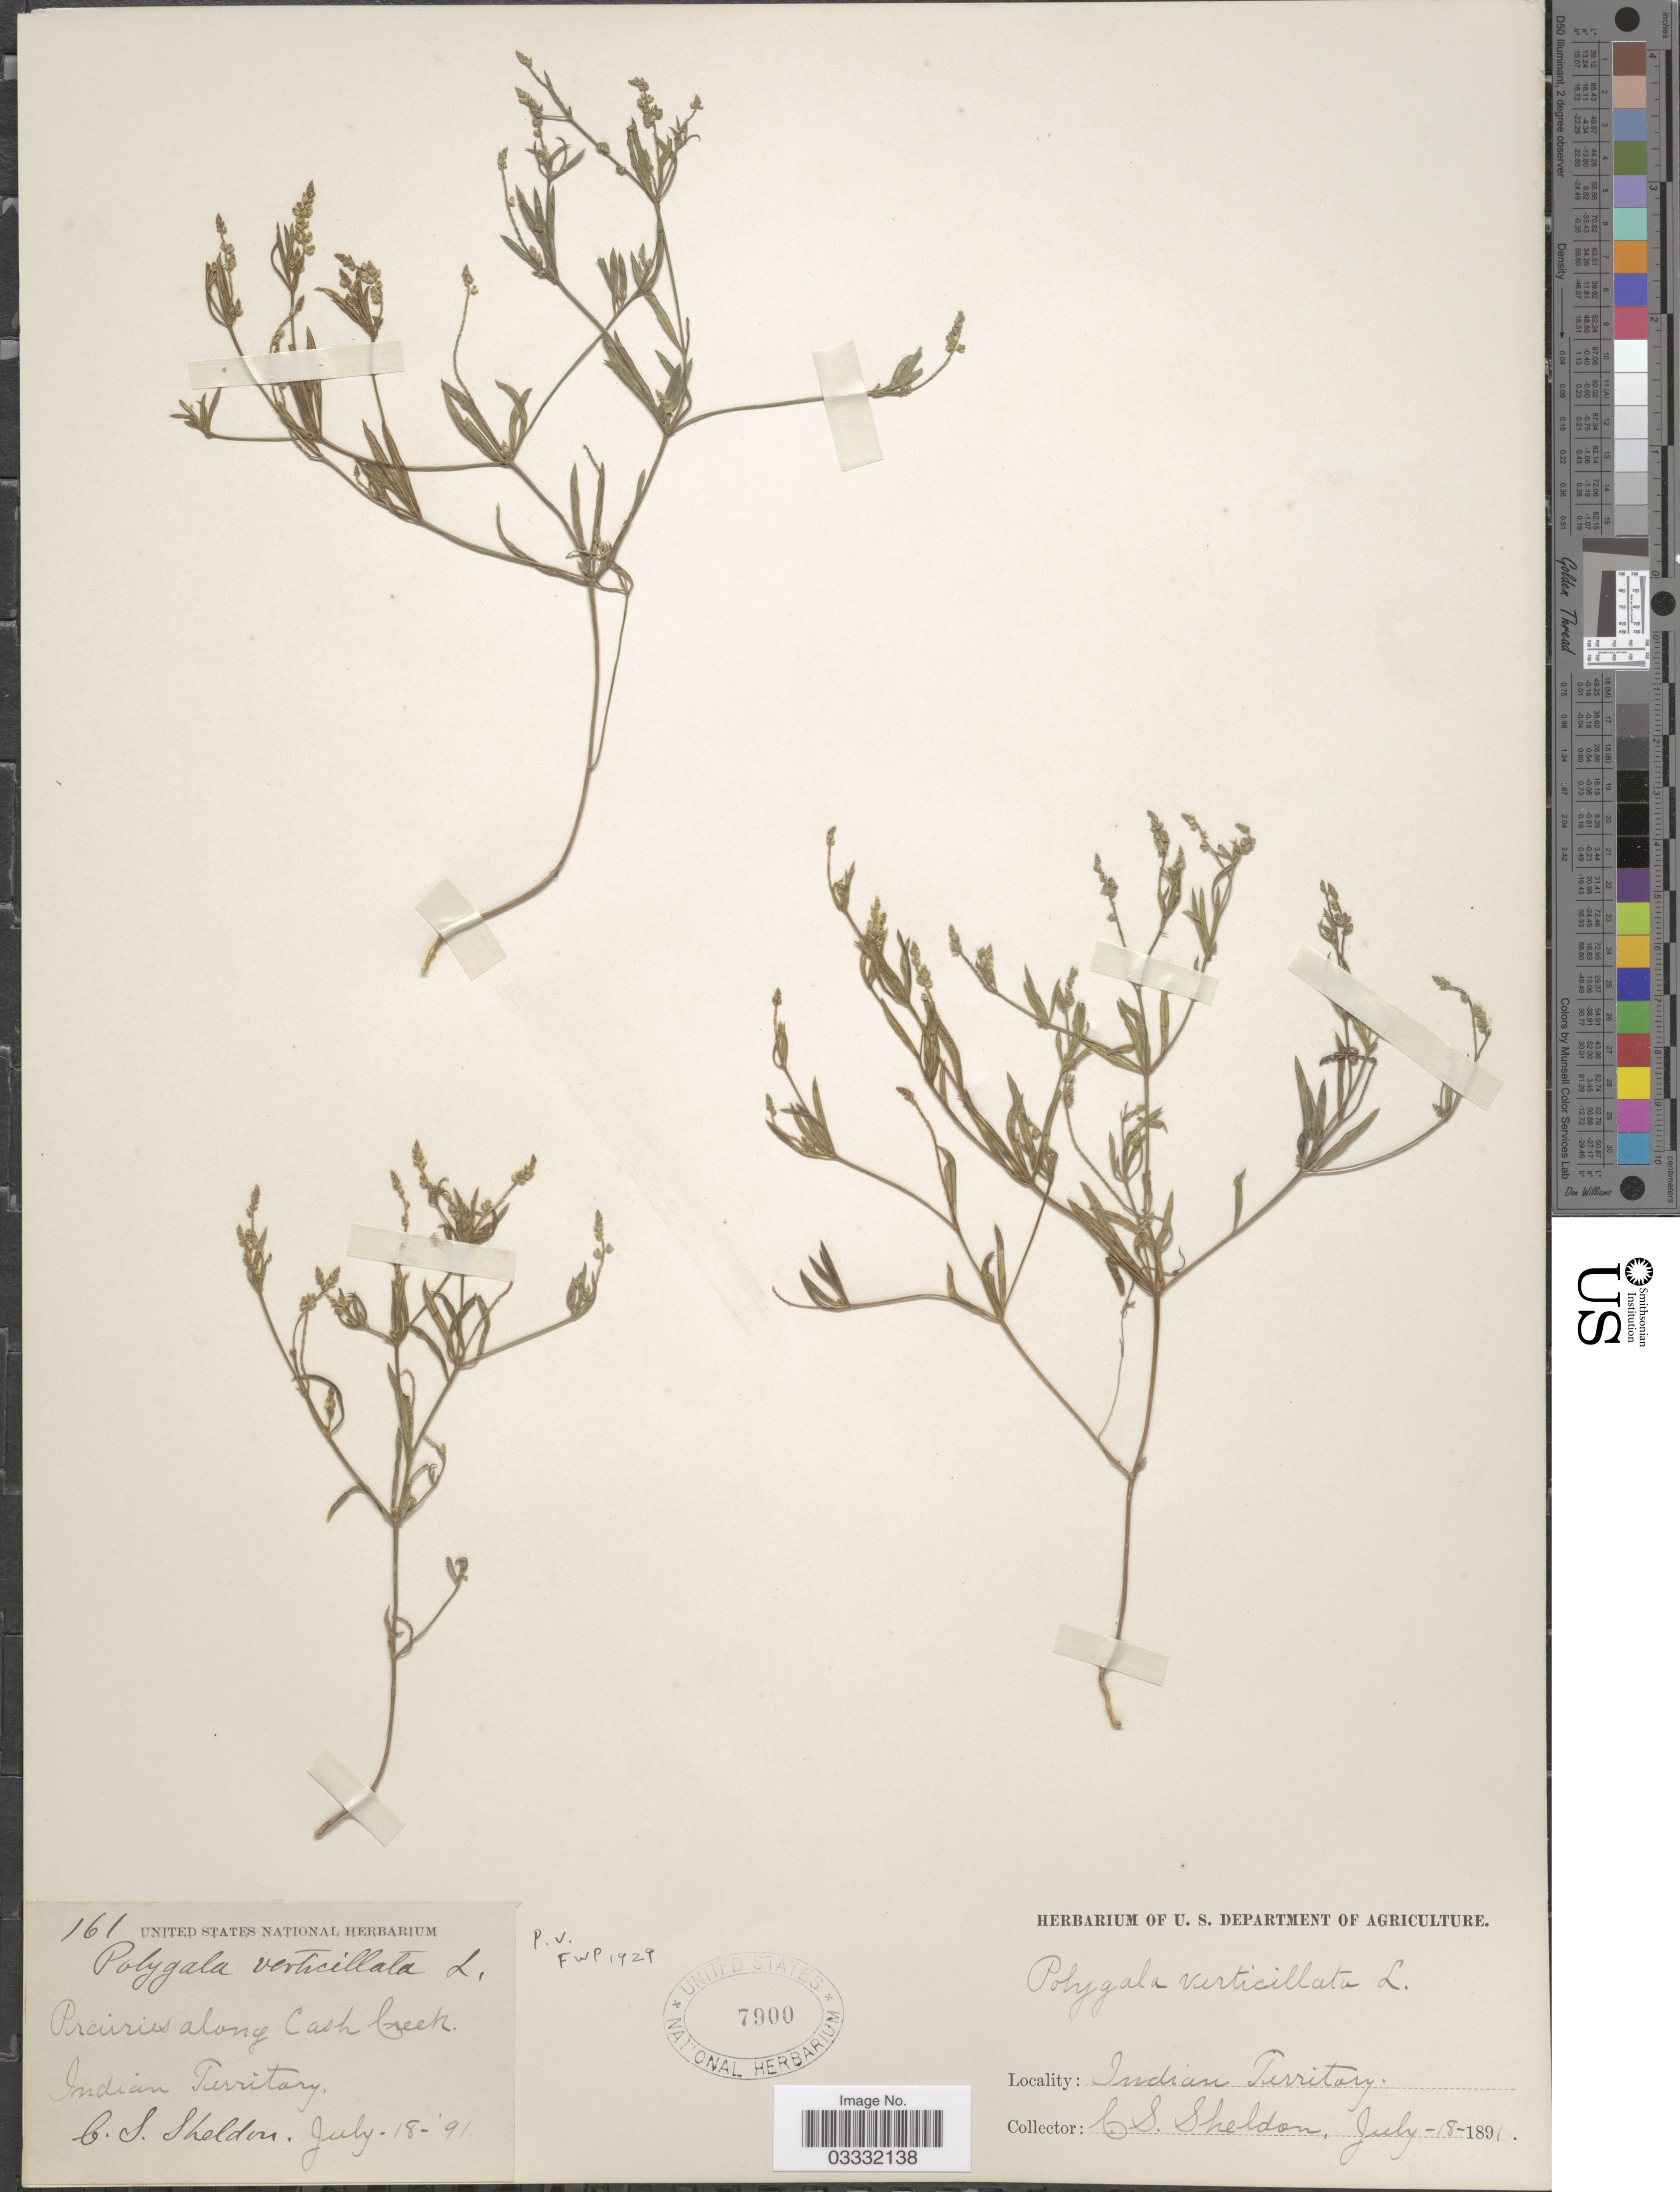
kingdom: Plantae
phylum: Tracheophyta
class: Magnoliopsida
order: Fabales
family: Polygalaceae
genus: Polygala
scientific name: Polygala verticillata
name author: L.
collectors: C. S. Sheldon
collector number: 161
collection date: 1891-07-18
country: United States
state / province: Oklahoma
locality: Prairies along Cash Creek. Indian Territory.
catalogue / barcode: US 7900